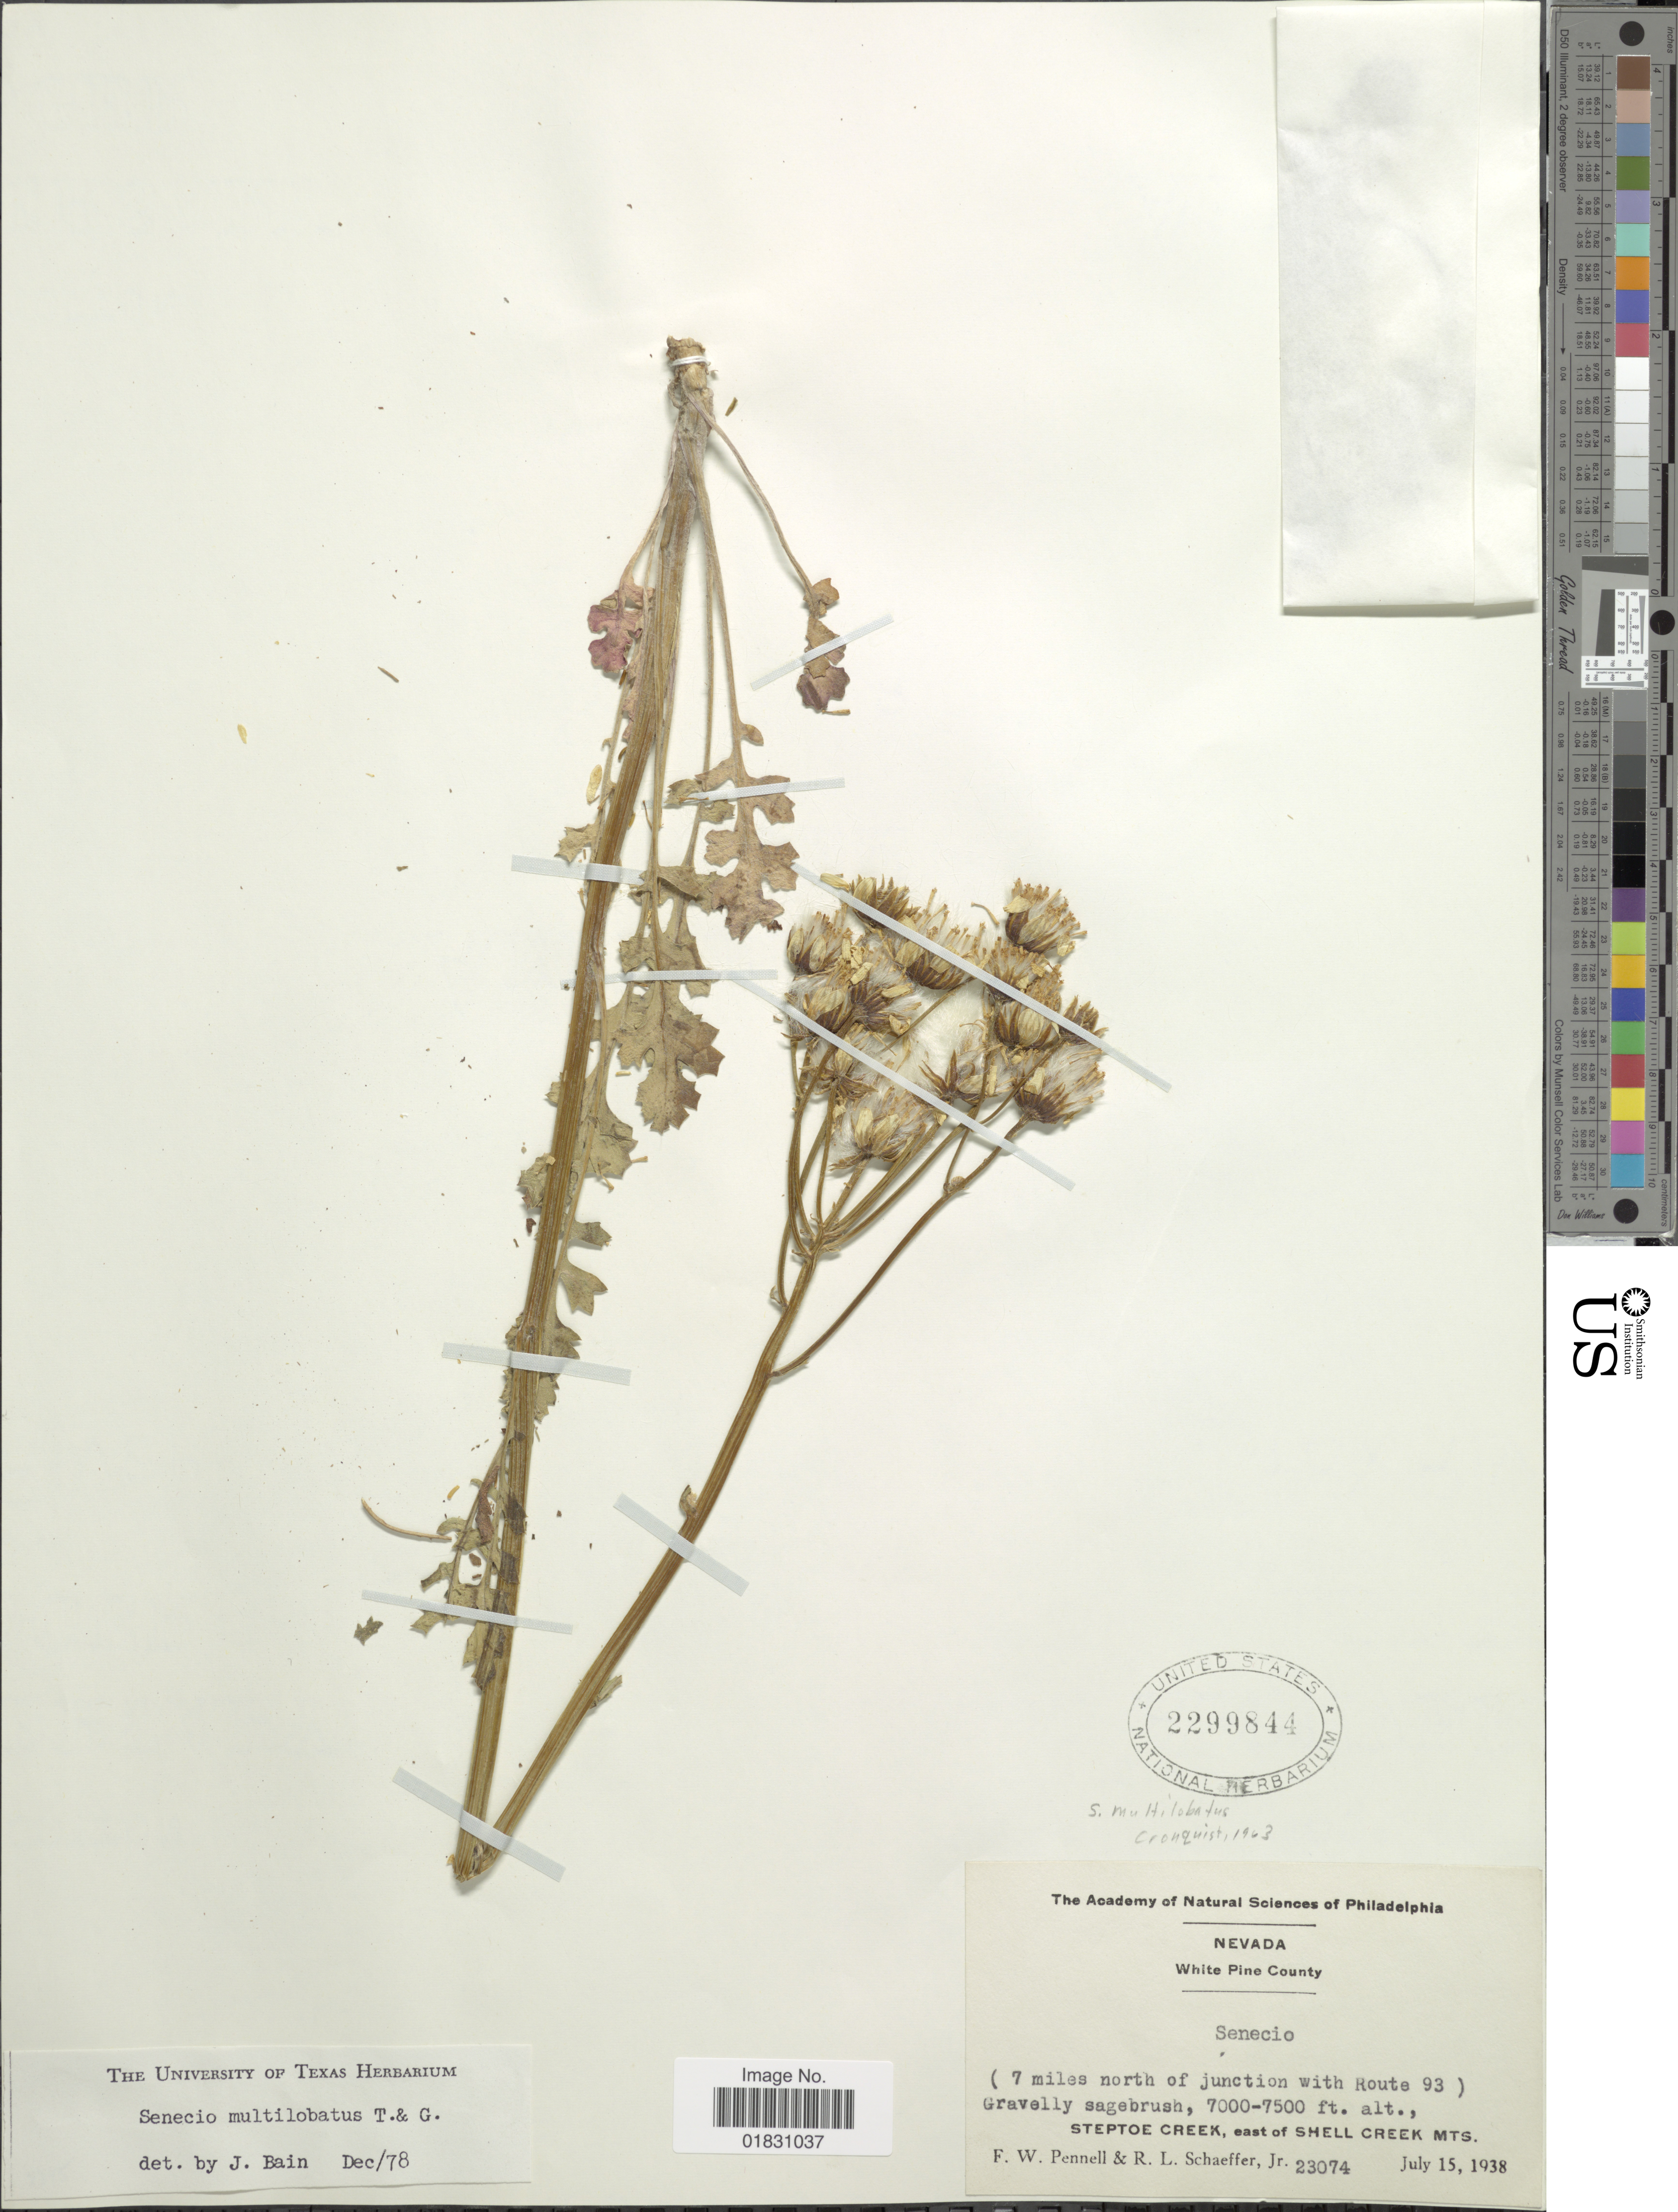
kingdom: Plantae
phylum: Tracheophyta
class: Magnoliopsida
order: Asterales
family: Asteraceae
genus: Packera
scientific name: Packera multilobata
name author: (Torr. & A. Gray) W.A. Weber & Á. Löve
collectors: F. W. Pennell & R. L. Schaeffer Jr.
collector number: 23074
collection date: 1938-07-15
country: United States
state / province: Nevada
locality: White Pine County (7 miles north of junction with Route 93), Steptoe Creek, east of Shell Creek Mts.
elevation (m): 2134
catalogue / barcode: US 2299844